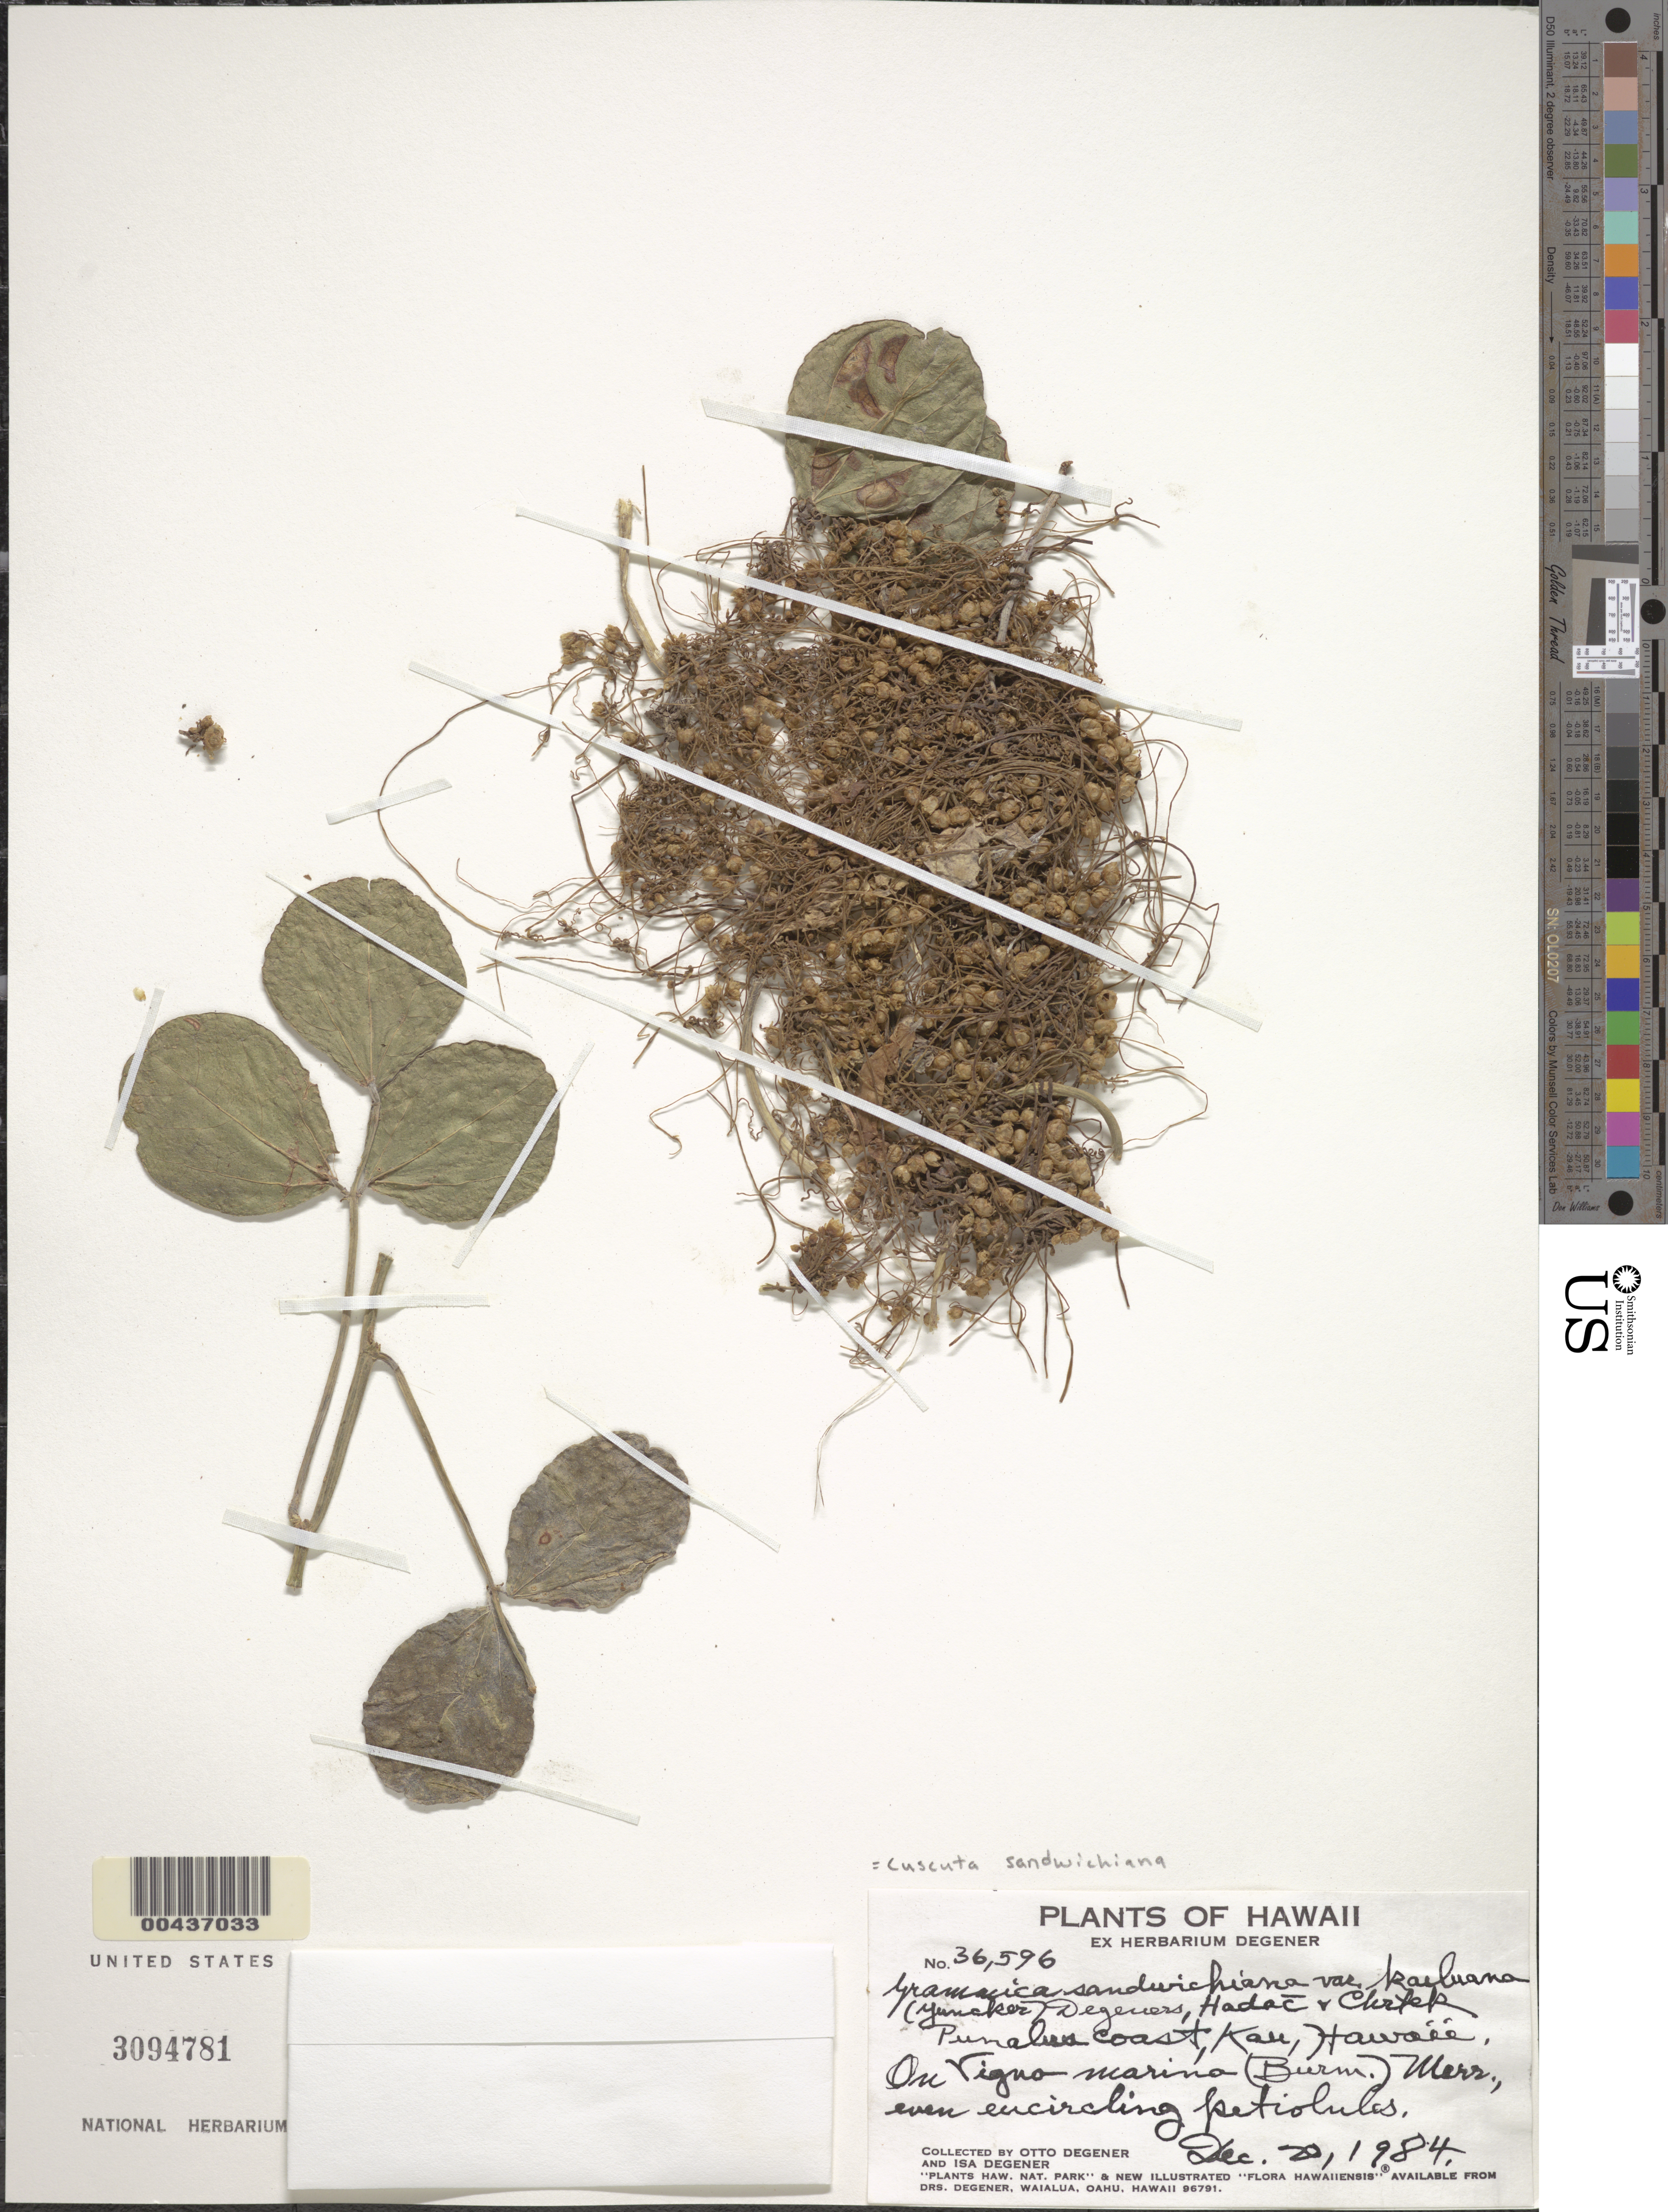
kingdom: Plantae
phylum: Tracheophyta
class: Magnoliopsida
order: Solanales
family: Convolvulaceae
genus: Cuscuta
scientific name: Cuscuta sandwichiana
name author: Choisy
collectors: O. Degener & I. Degener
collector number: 36596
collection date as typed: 20 Dec 1984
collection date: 1984-12-20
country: United States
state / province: Hawaii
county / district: Hawaii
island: Hawaii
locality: Punaluua coast, Kau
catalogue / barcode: US 3094781